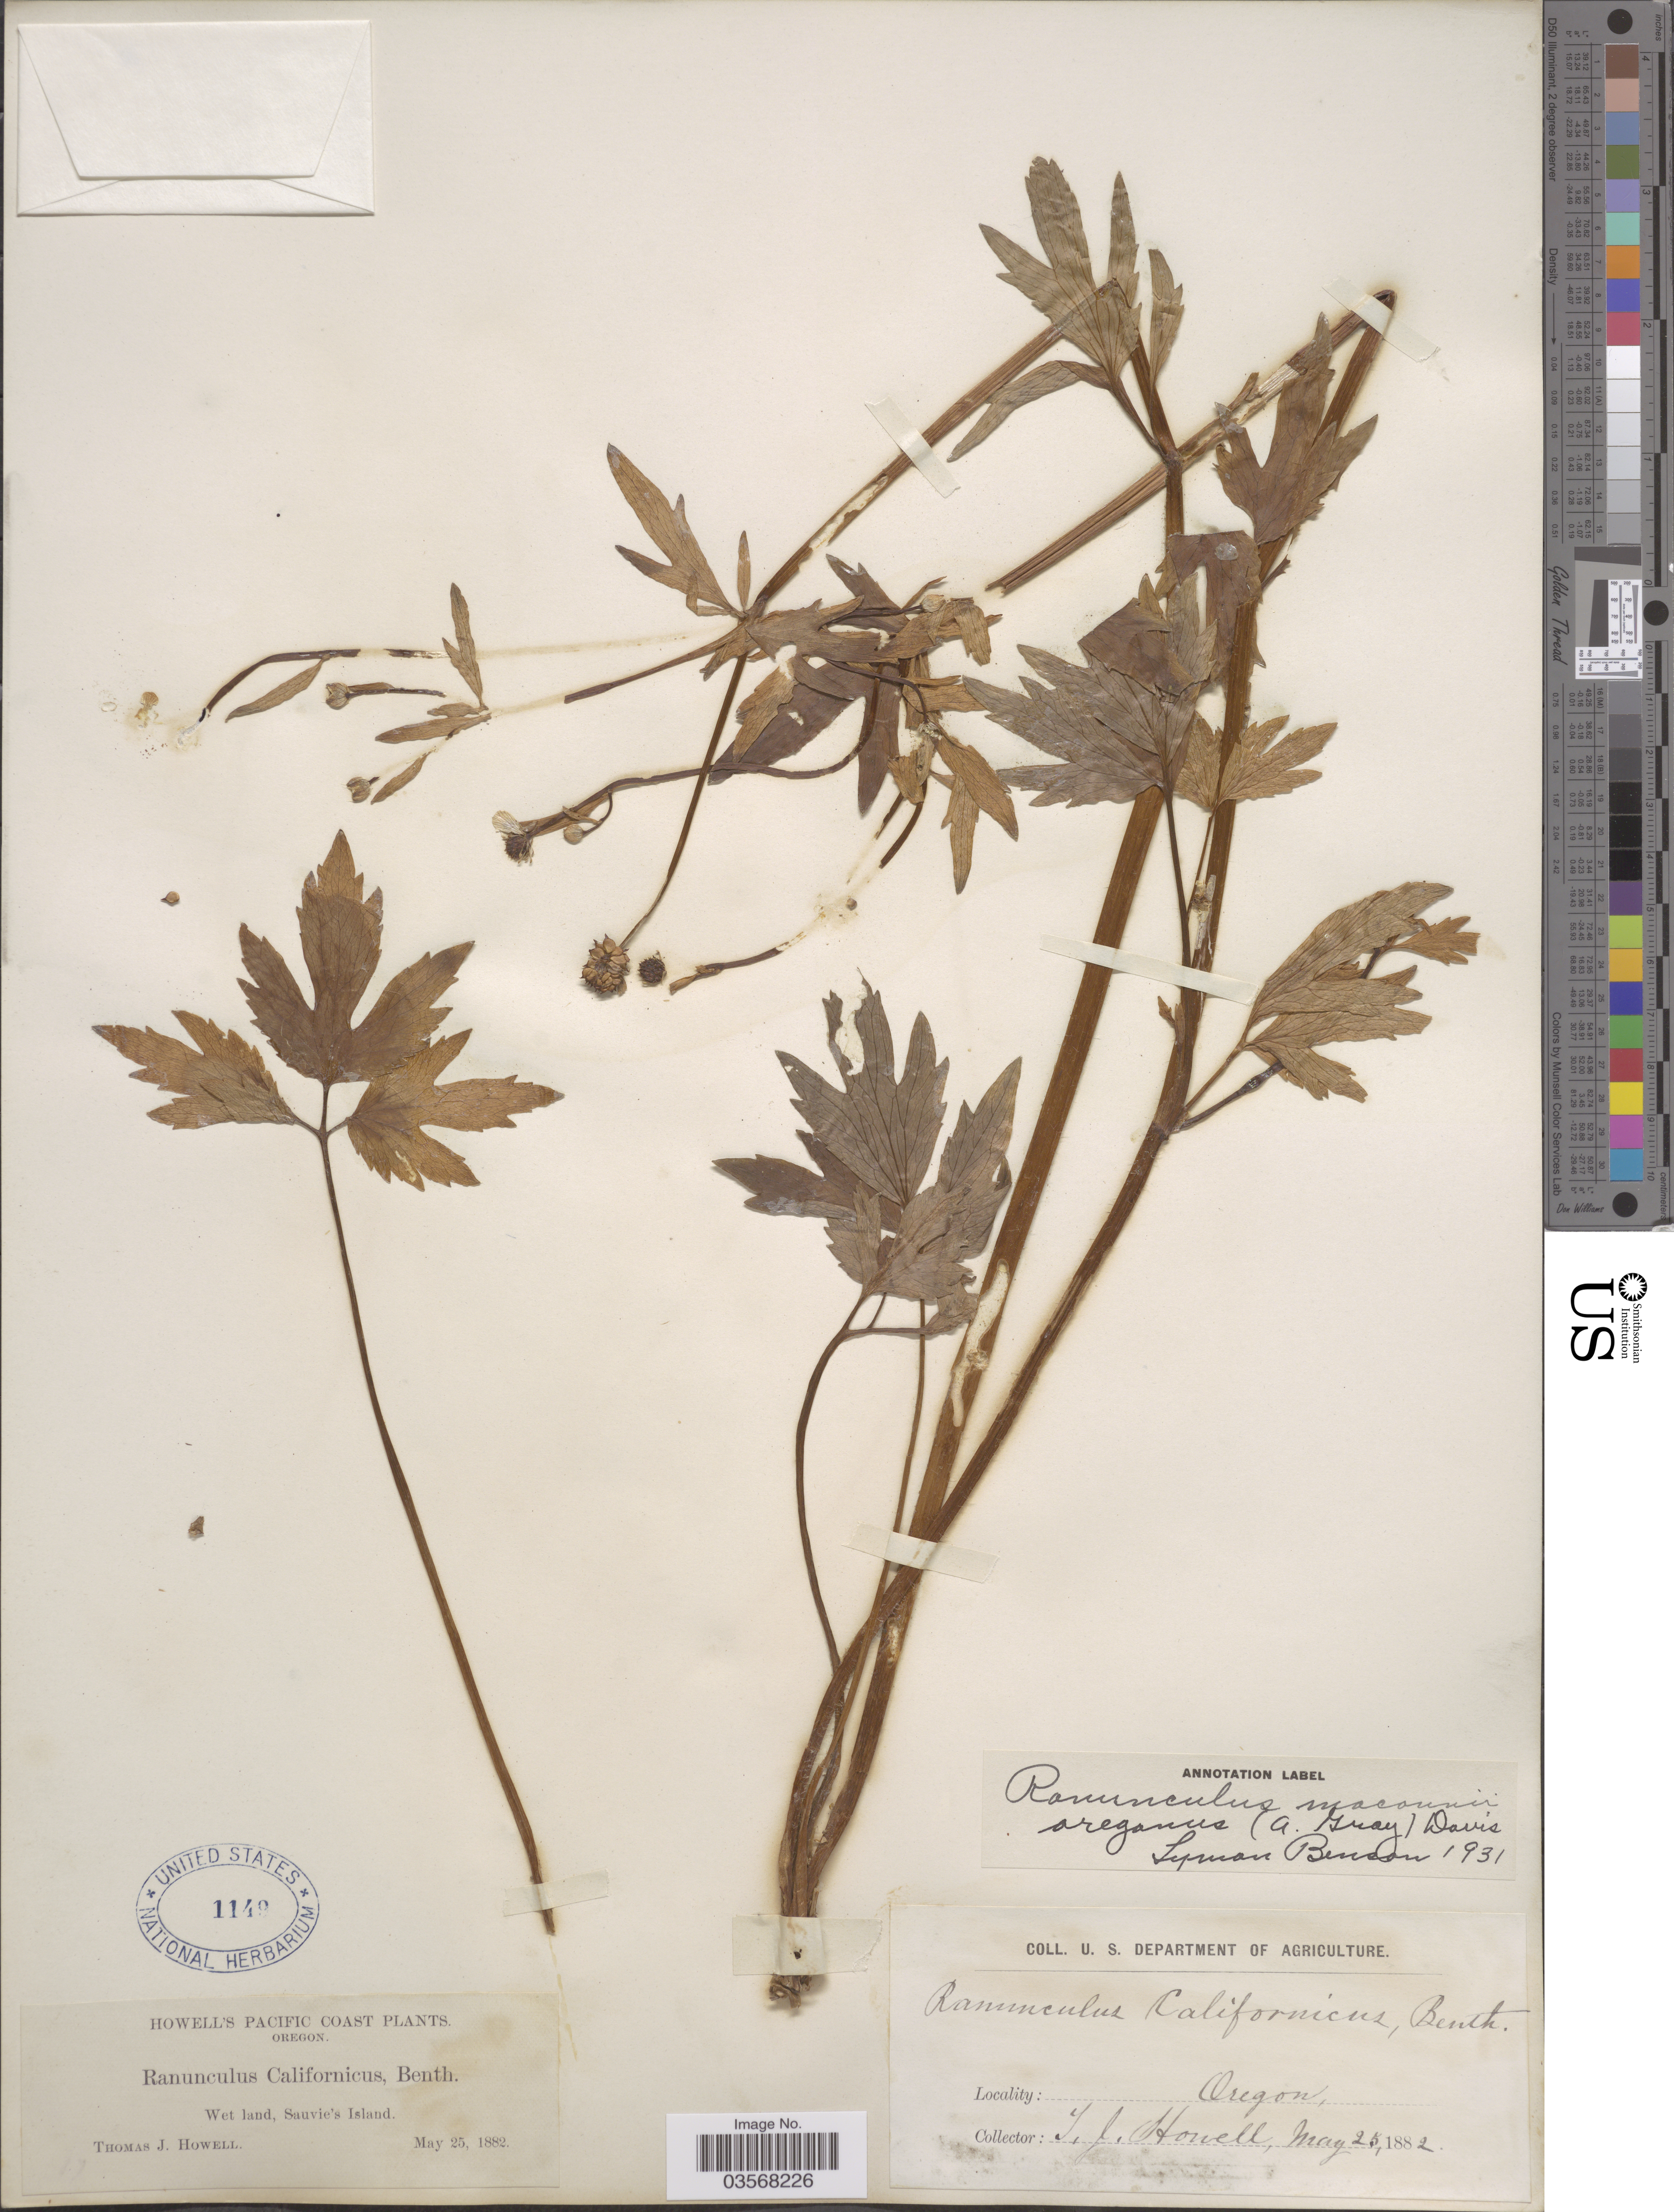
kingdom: Plantae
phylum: Tracheophyta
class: Magnoliopsida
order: Ranunculales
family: Ranunculaceae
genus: Ranunculus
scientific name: Ranunculus oreganus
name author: (A. Gray) J.T. Howell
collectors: T. J. Howell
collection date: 1882-05-25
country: United States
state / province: Oregon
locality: Pacific Coast. Wet land, Sauvie's Island.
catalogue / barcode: US 1149